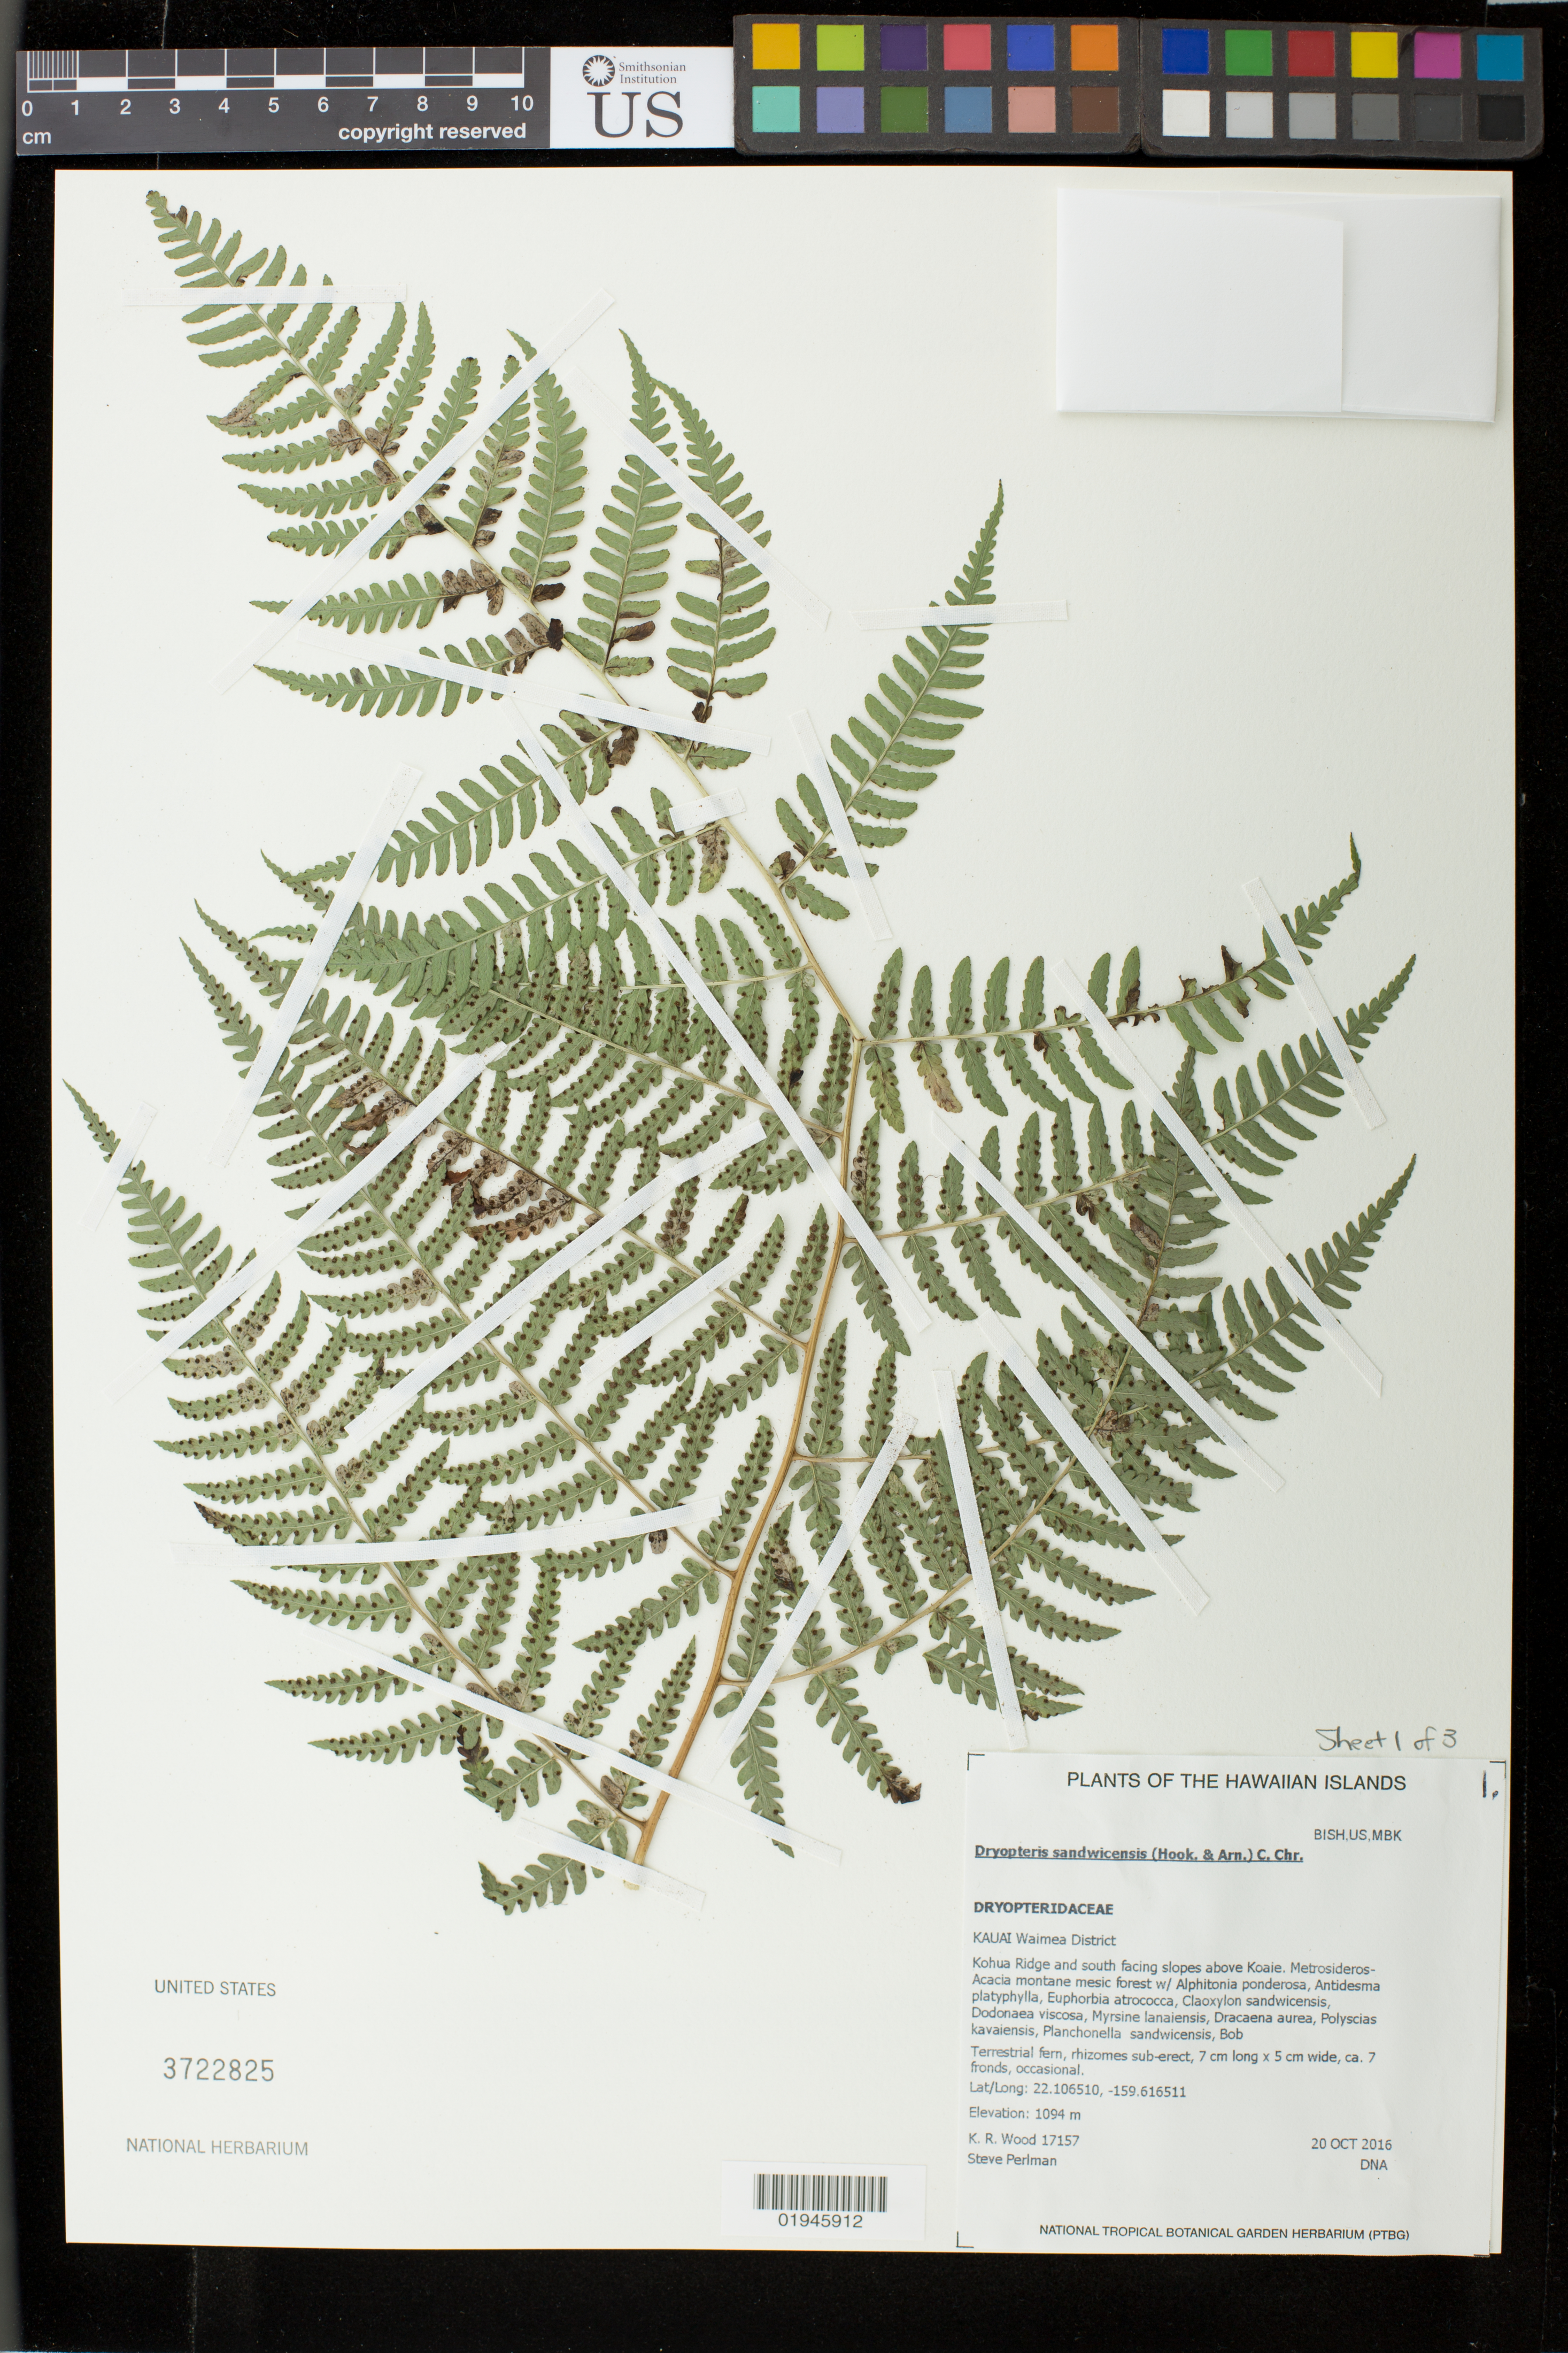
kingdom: Plantae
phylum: Tracheophyta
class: Polypodiopsida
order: Polypodiales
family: Dryopteridaceae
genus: Dryopteris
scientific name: Dryopteris sandwicensis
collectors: K. R. Wood & S. P. Perlman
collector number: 17157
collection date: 2016-10-20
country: United States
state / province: Hawaii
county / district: Kauai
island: Kaua'i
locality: Waimea District, Kohua Ridge and south facing slopes above Koaie.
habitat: Montane mesic forest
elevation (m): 1094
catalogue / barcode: US 3722825